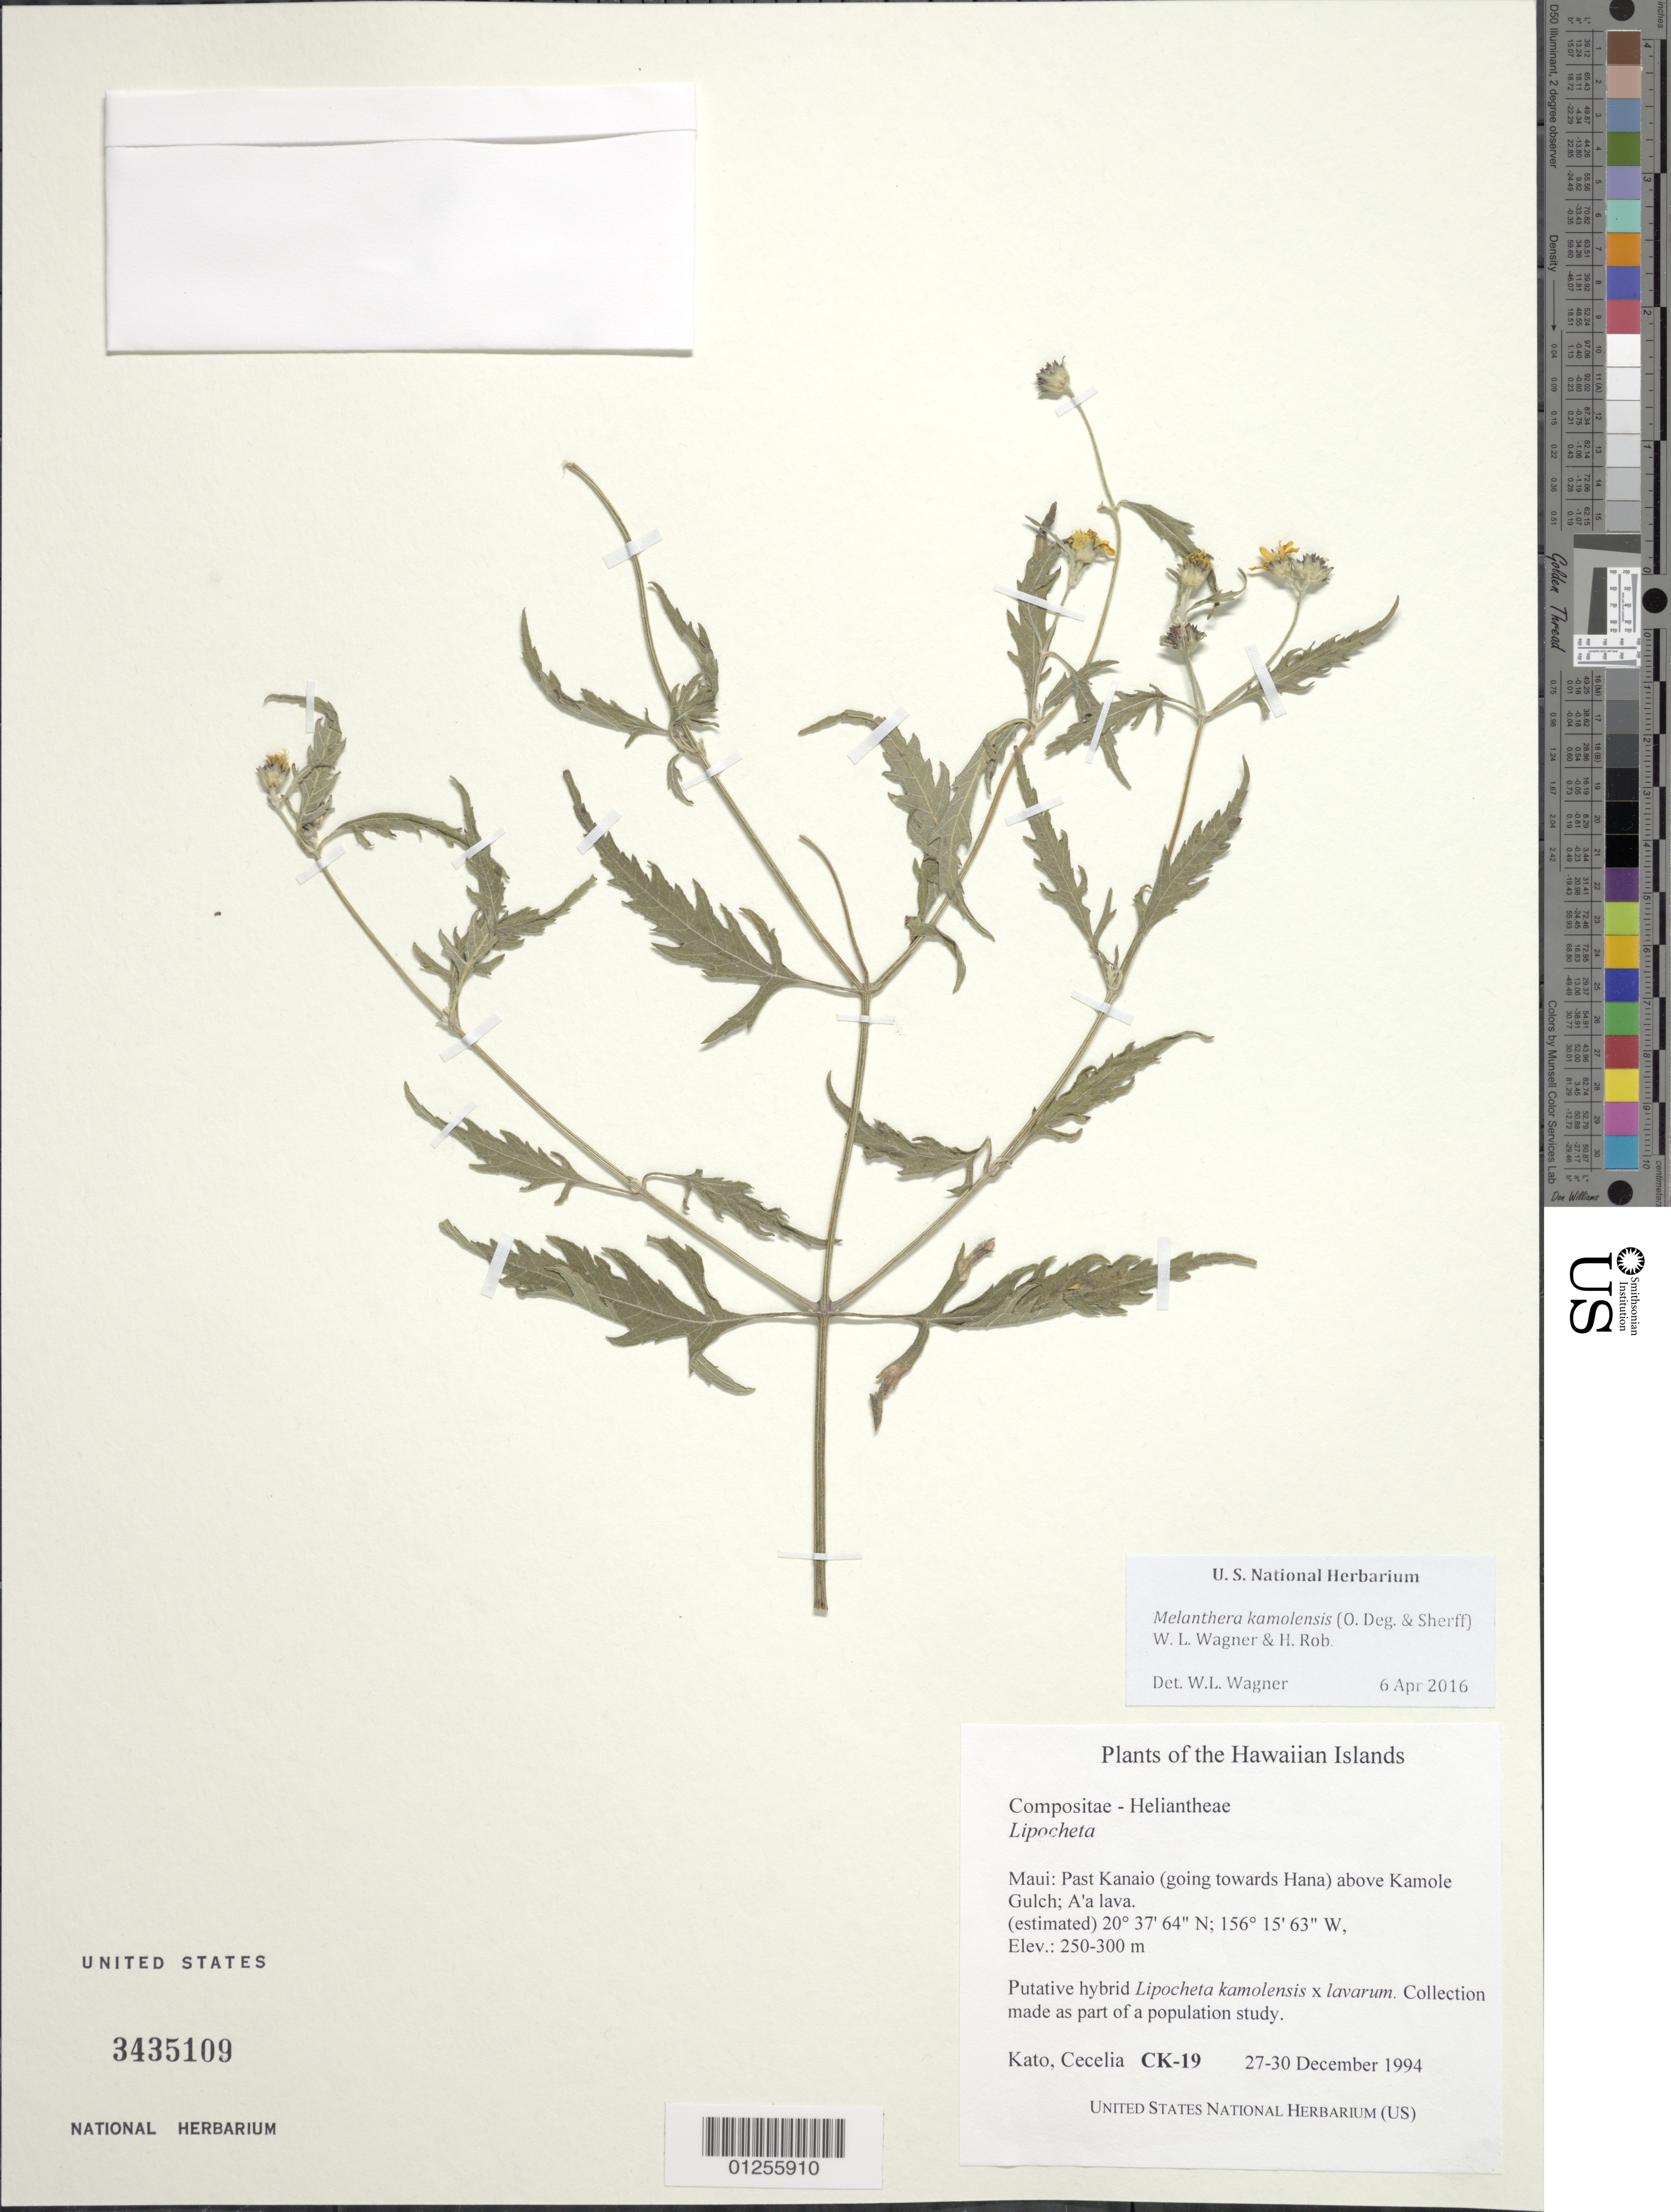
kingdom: Plantae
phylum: Tracheophyta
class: Magnoliopsida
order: Asterales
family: Asteraceae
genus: Wollastonia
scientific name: Wollastonia kamolensis x W. lavarum (Gaudich.) Orchard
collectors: C. Kato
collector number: CK-19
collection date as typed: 27 - 30 Dec 1994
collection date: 1994-12-27/1994-12-30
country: United States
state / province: Hawaii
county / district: Maui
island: Maui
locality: Past Kanaio (going towards Hana) above Kamole Gulch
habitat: A'a lava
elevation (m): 250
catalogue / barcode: US 3435109